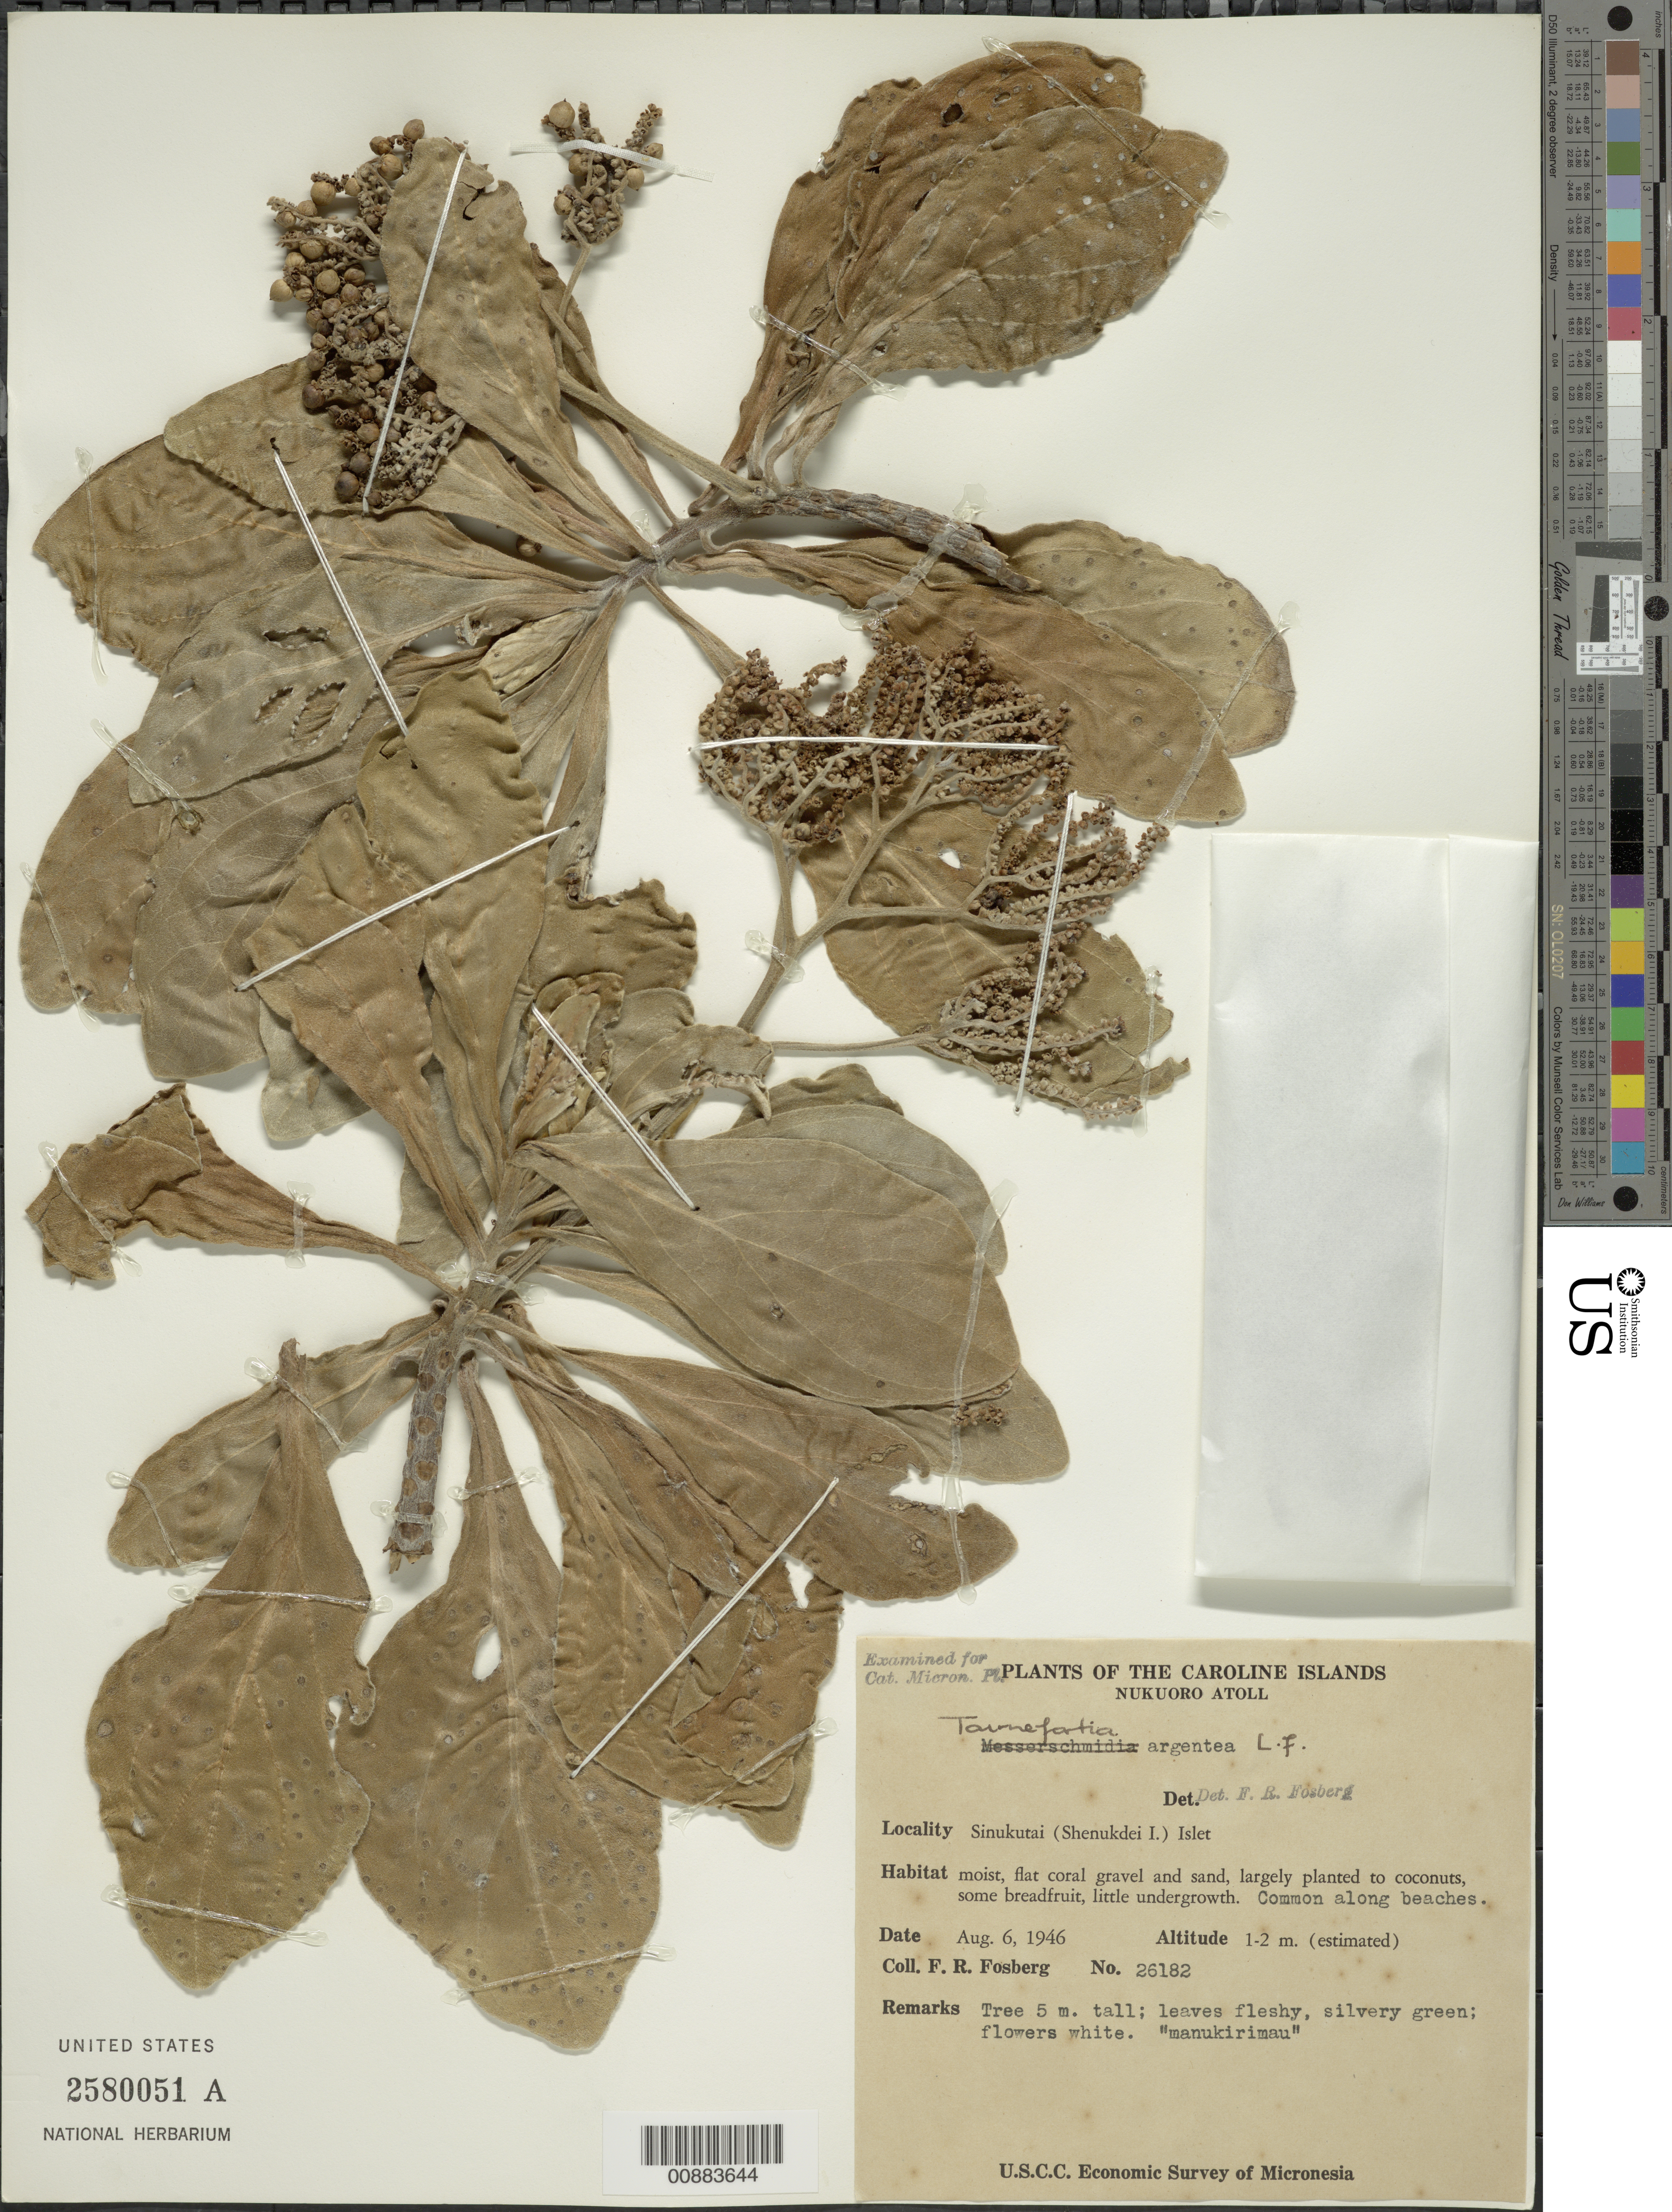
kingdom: Plantae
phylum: Tracheophyta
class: Magnoliopsida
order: Boraginales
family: Heliotropiaceae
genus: Heliotropium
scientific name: Heliotropium arboreum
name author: (Blanco) Mabberley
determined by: Wagner, W. L., (BOT), Smithsonian Institution - National Museum of Natural History (UNITED STATES)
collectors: F. R. Fosberg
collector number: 26182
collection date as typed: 06 Aug 1946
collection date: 1946-08-06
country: Micronesia, Federated States of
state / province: Pohnpei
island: Nukuoro Atoll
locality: Nukuoro Atoll, Sinukutai (Shenukde I.) Islet, common along beaches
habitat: Moist flat coral gravel and sand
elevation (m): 1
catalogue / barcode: US 2580051